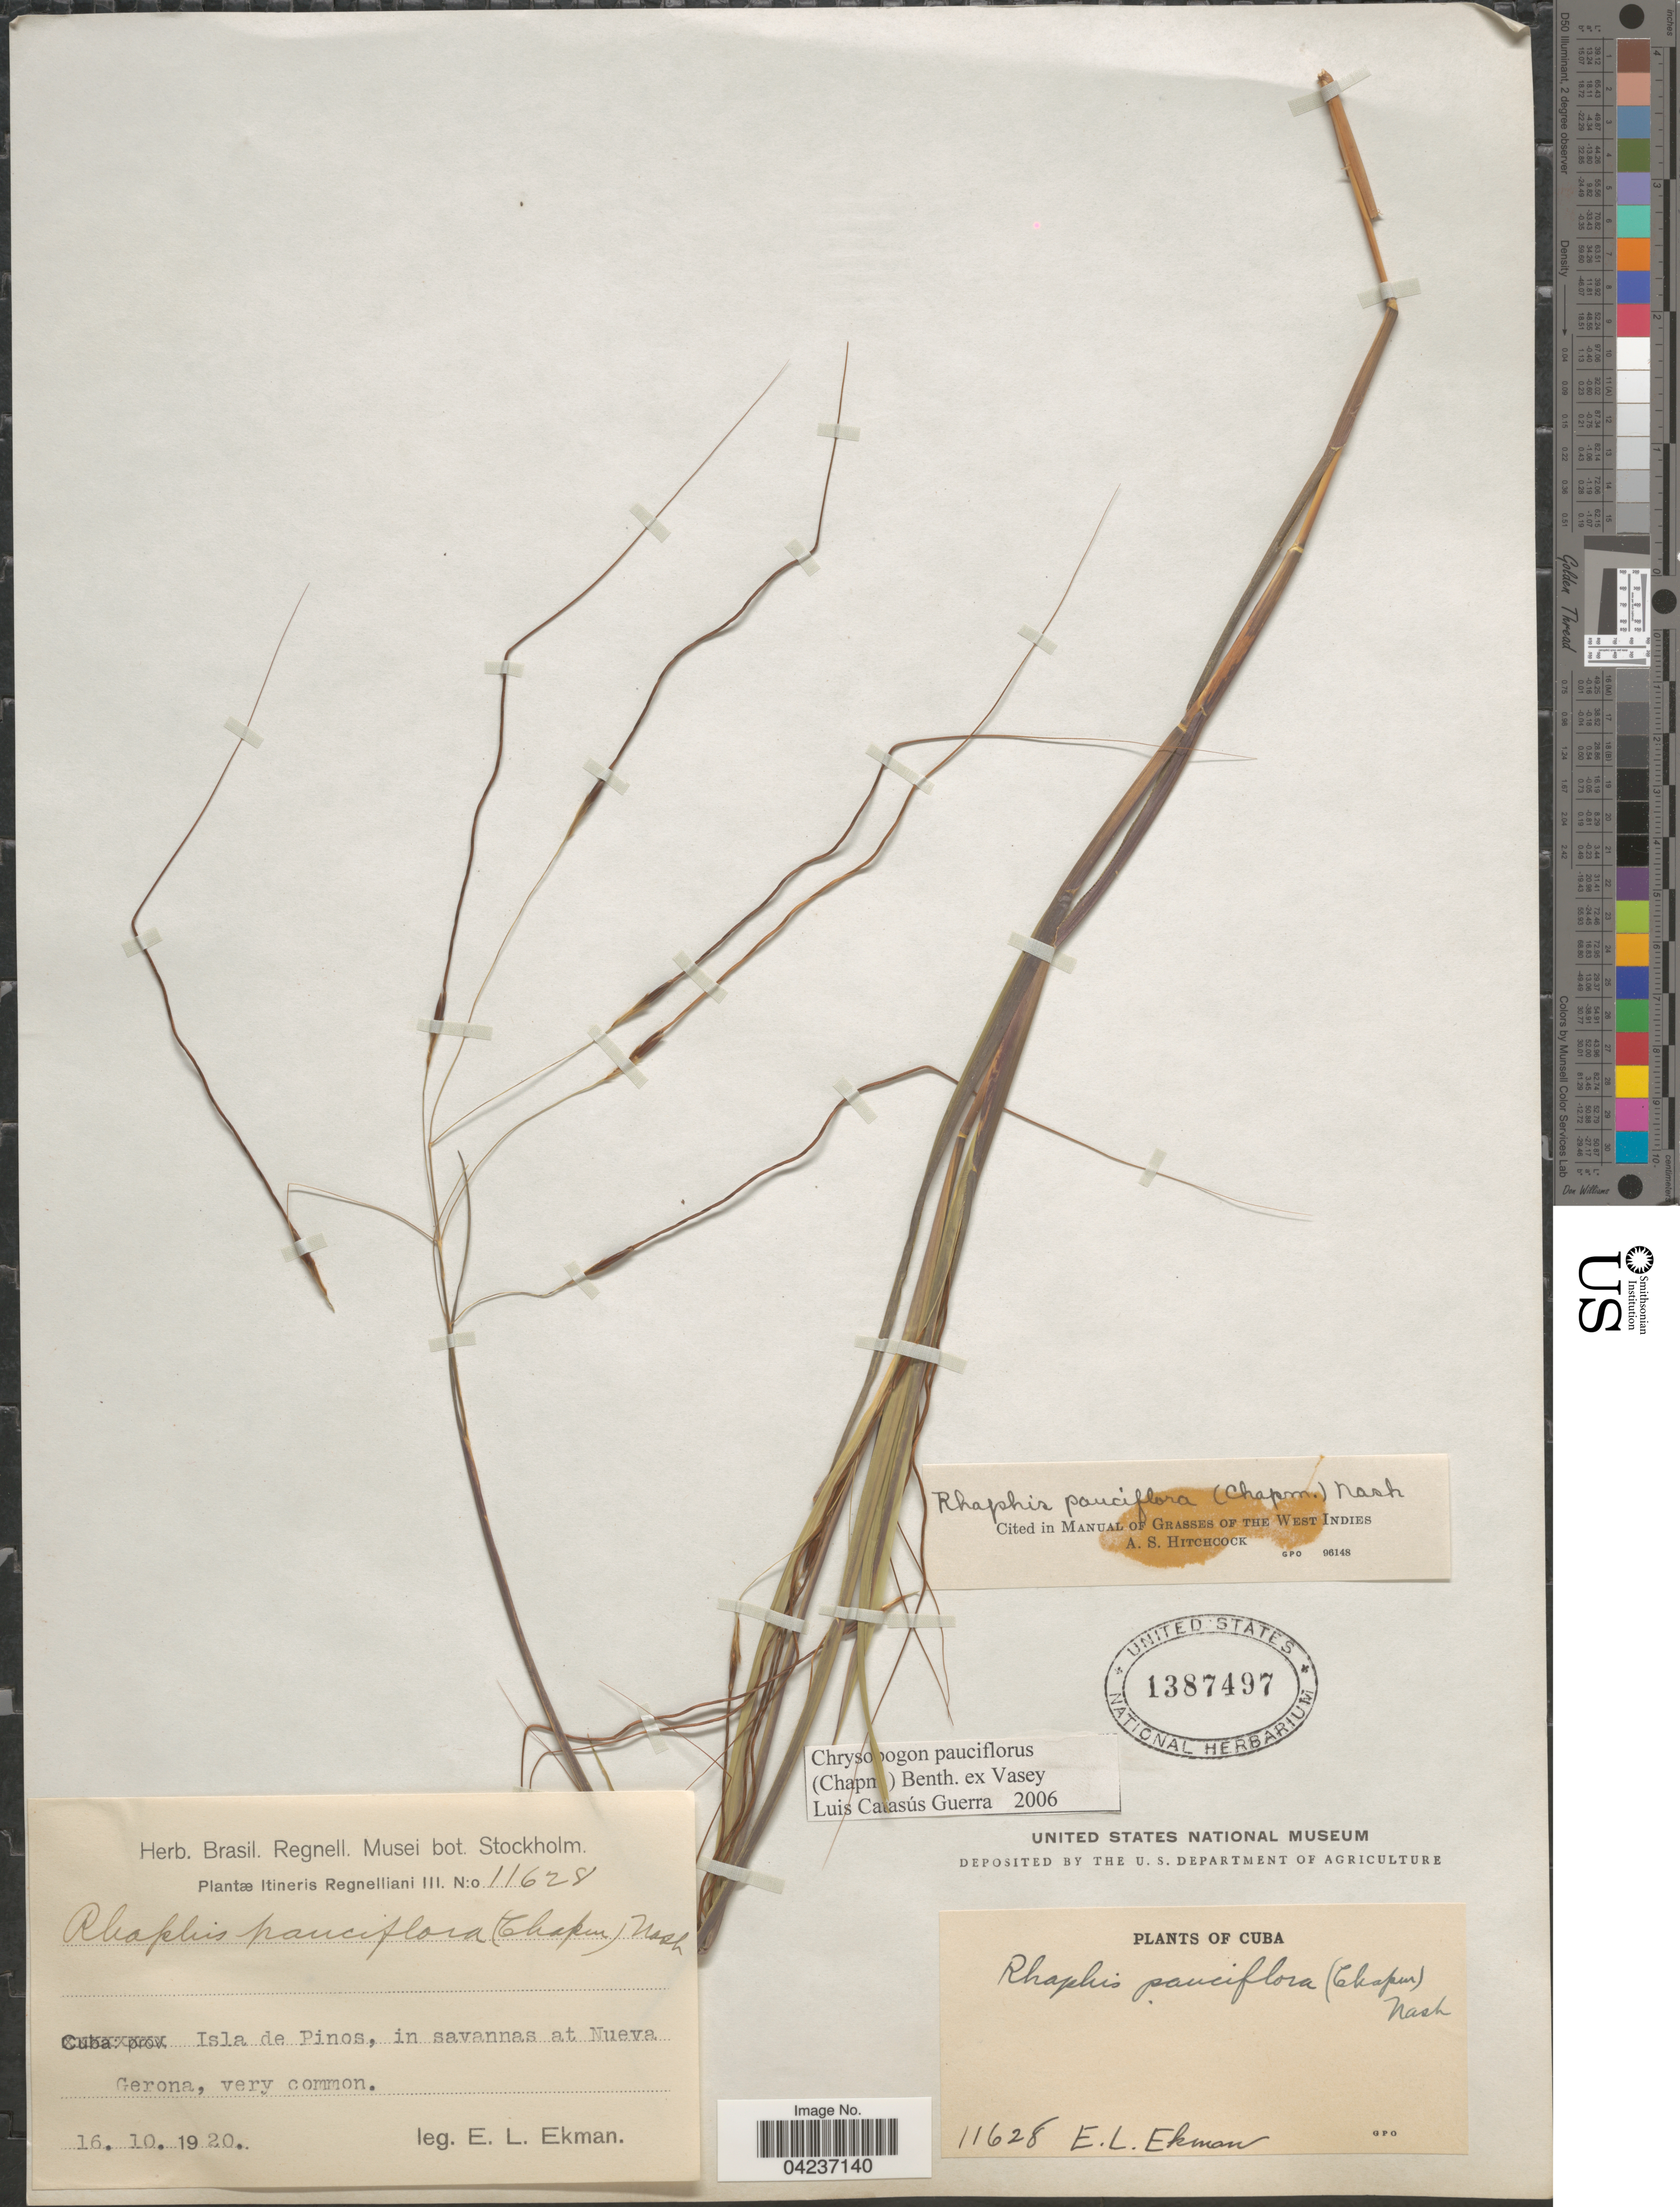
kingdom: Plantae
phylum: Tracheophyta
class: Liliopsida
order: Poales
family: Poaceae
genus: Chrysopogon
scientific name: Chrysopogon pauciflorus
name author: (Chapm.) Benth. ex Vasey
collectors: E. L. Ekman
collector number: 11628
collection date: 1920-10-16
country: Cuba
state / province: Isla de la Juventud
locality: Itineris Regnelliani III. Isla de Pinos, in savannas at Nueva Gerona, very common.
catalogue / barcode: US 1387497